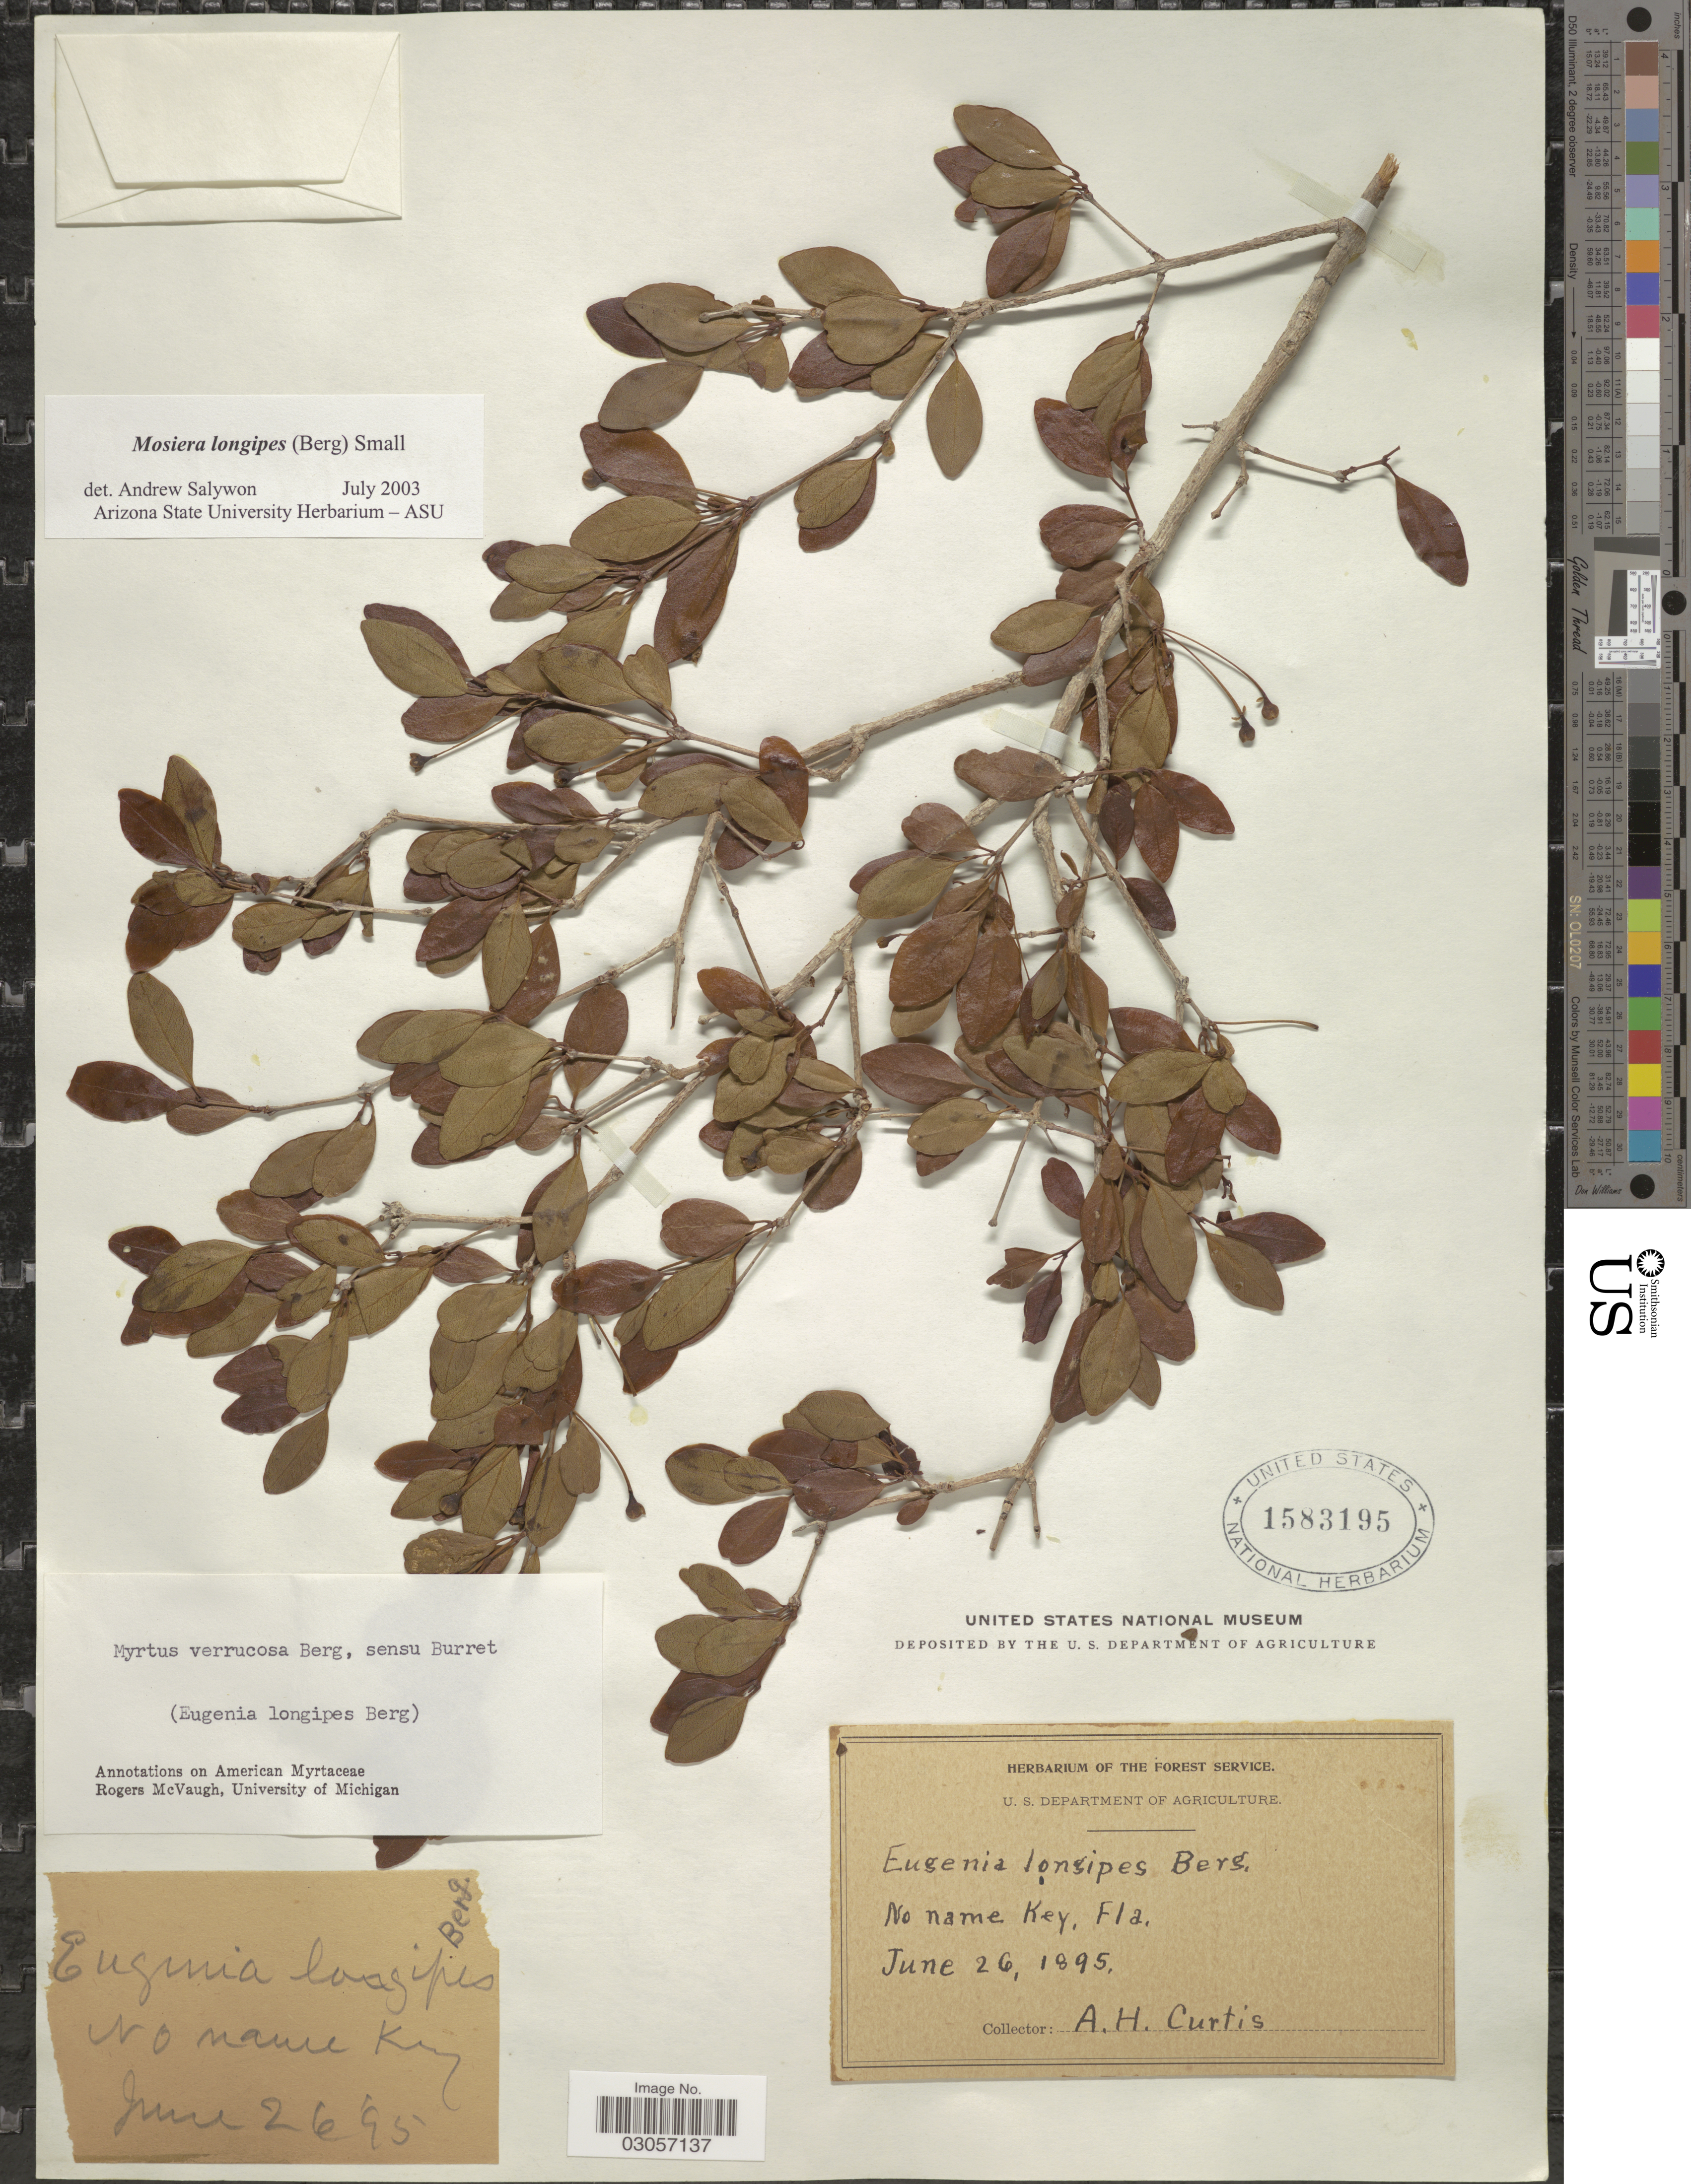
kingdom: Plantae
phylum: Tracheophyta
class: Magnoliopsida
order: Myrtales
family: Myrtaceae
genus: Mosiera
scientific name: Mosiera longipes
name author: (O. Berg) Small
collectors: A. Curtis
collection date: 1895-06-26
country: United States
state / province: Florida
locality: No name Key.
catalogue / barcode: US 1583195